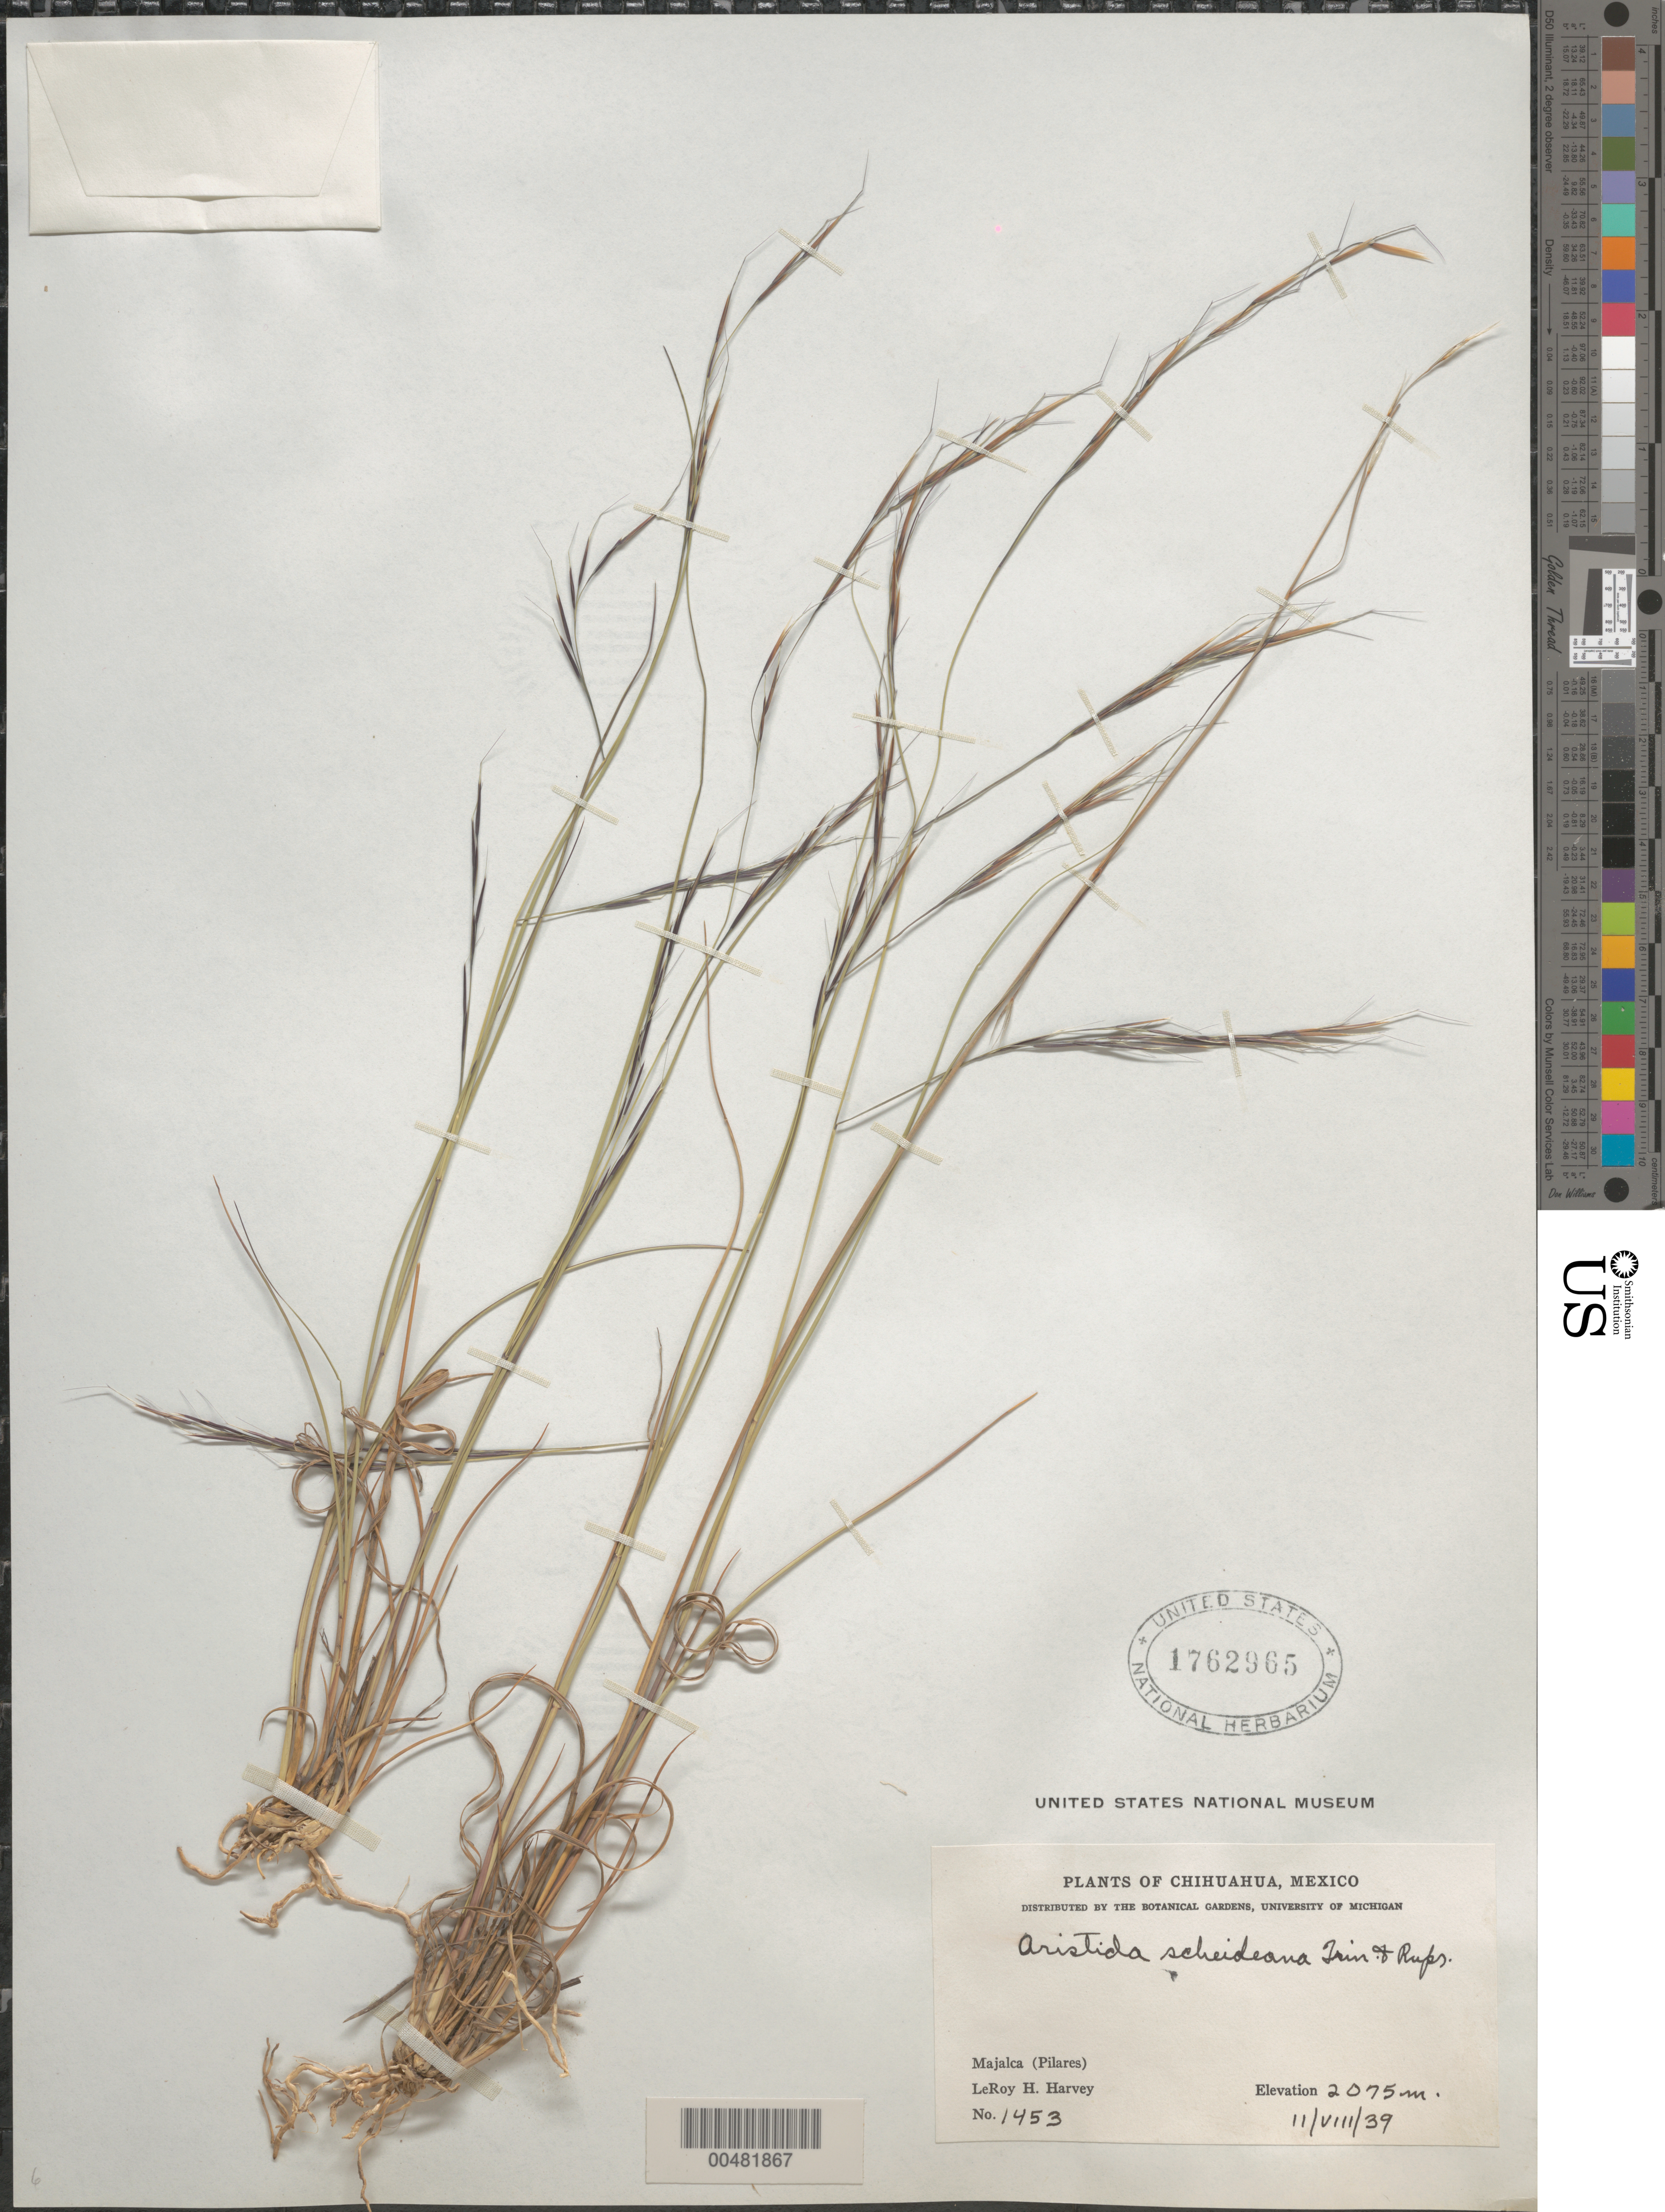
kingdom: Plantae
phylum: Tracheophyta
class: Liliopsida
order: Poales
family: Poaceae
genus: Aristida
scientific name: Aristida schiedeana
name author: Trin. & Rupr.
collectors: L. H. Harvey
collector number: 1453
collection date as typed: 11 Aug 1939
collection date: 1939-08-11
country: Mexico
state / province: Chihuahua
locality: Majalca (Pilares)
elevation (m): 2075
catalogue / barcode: US 1762965